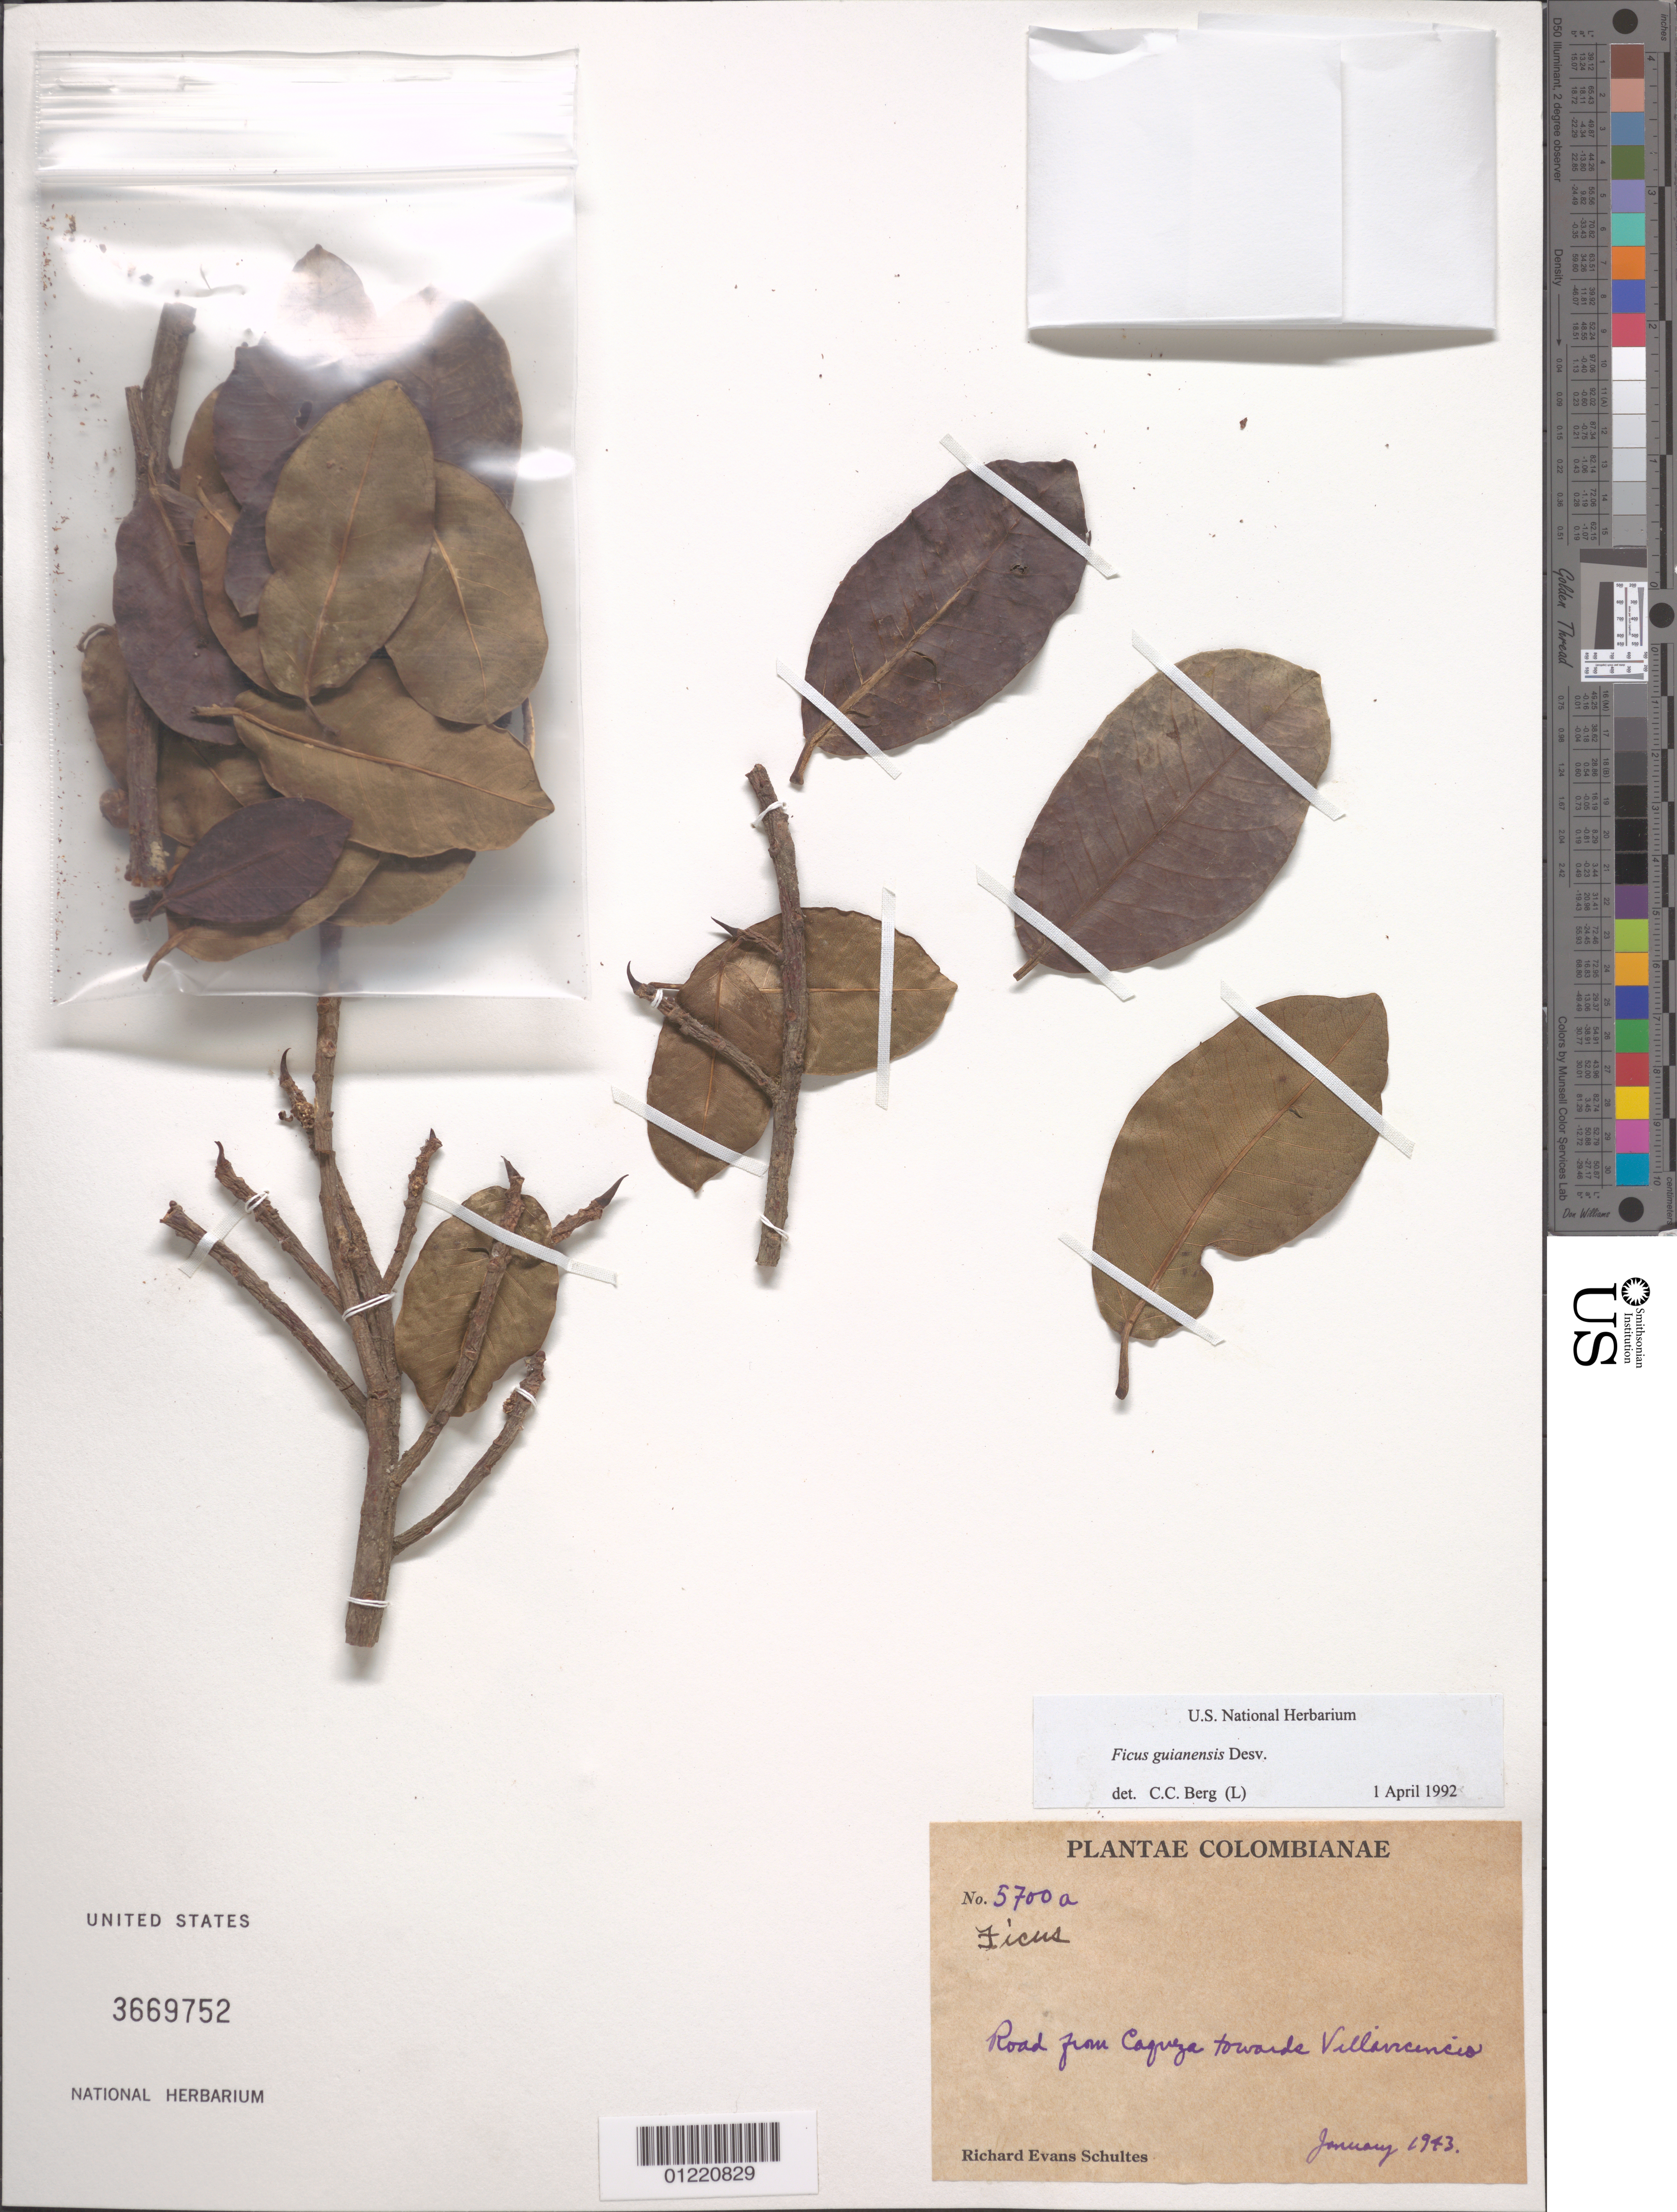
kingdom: Plantae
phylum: Tracheophyta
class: Magnoliopsida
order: Rosales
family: Moraceae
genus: Ficus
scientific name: Ficus guianensis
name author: Desv. ex Ham.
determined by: Berg, C. C.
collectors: R. E. Schultes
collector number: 5700a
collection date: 1943-01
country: Colombia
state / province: Cundinamarca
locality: Road from Caqueza towards Villavicencio.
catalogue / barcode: US 3669752